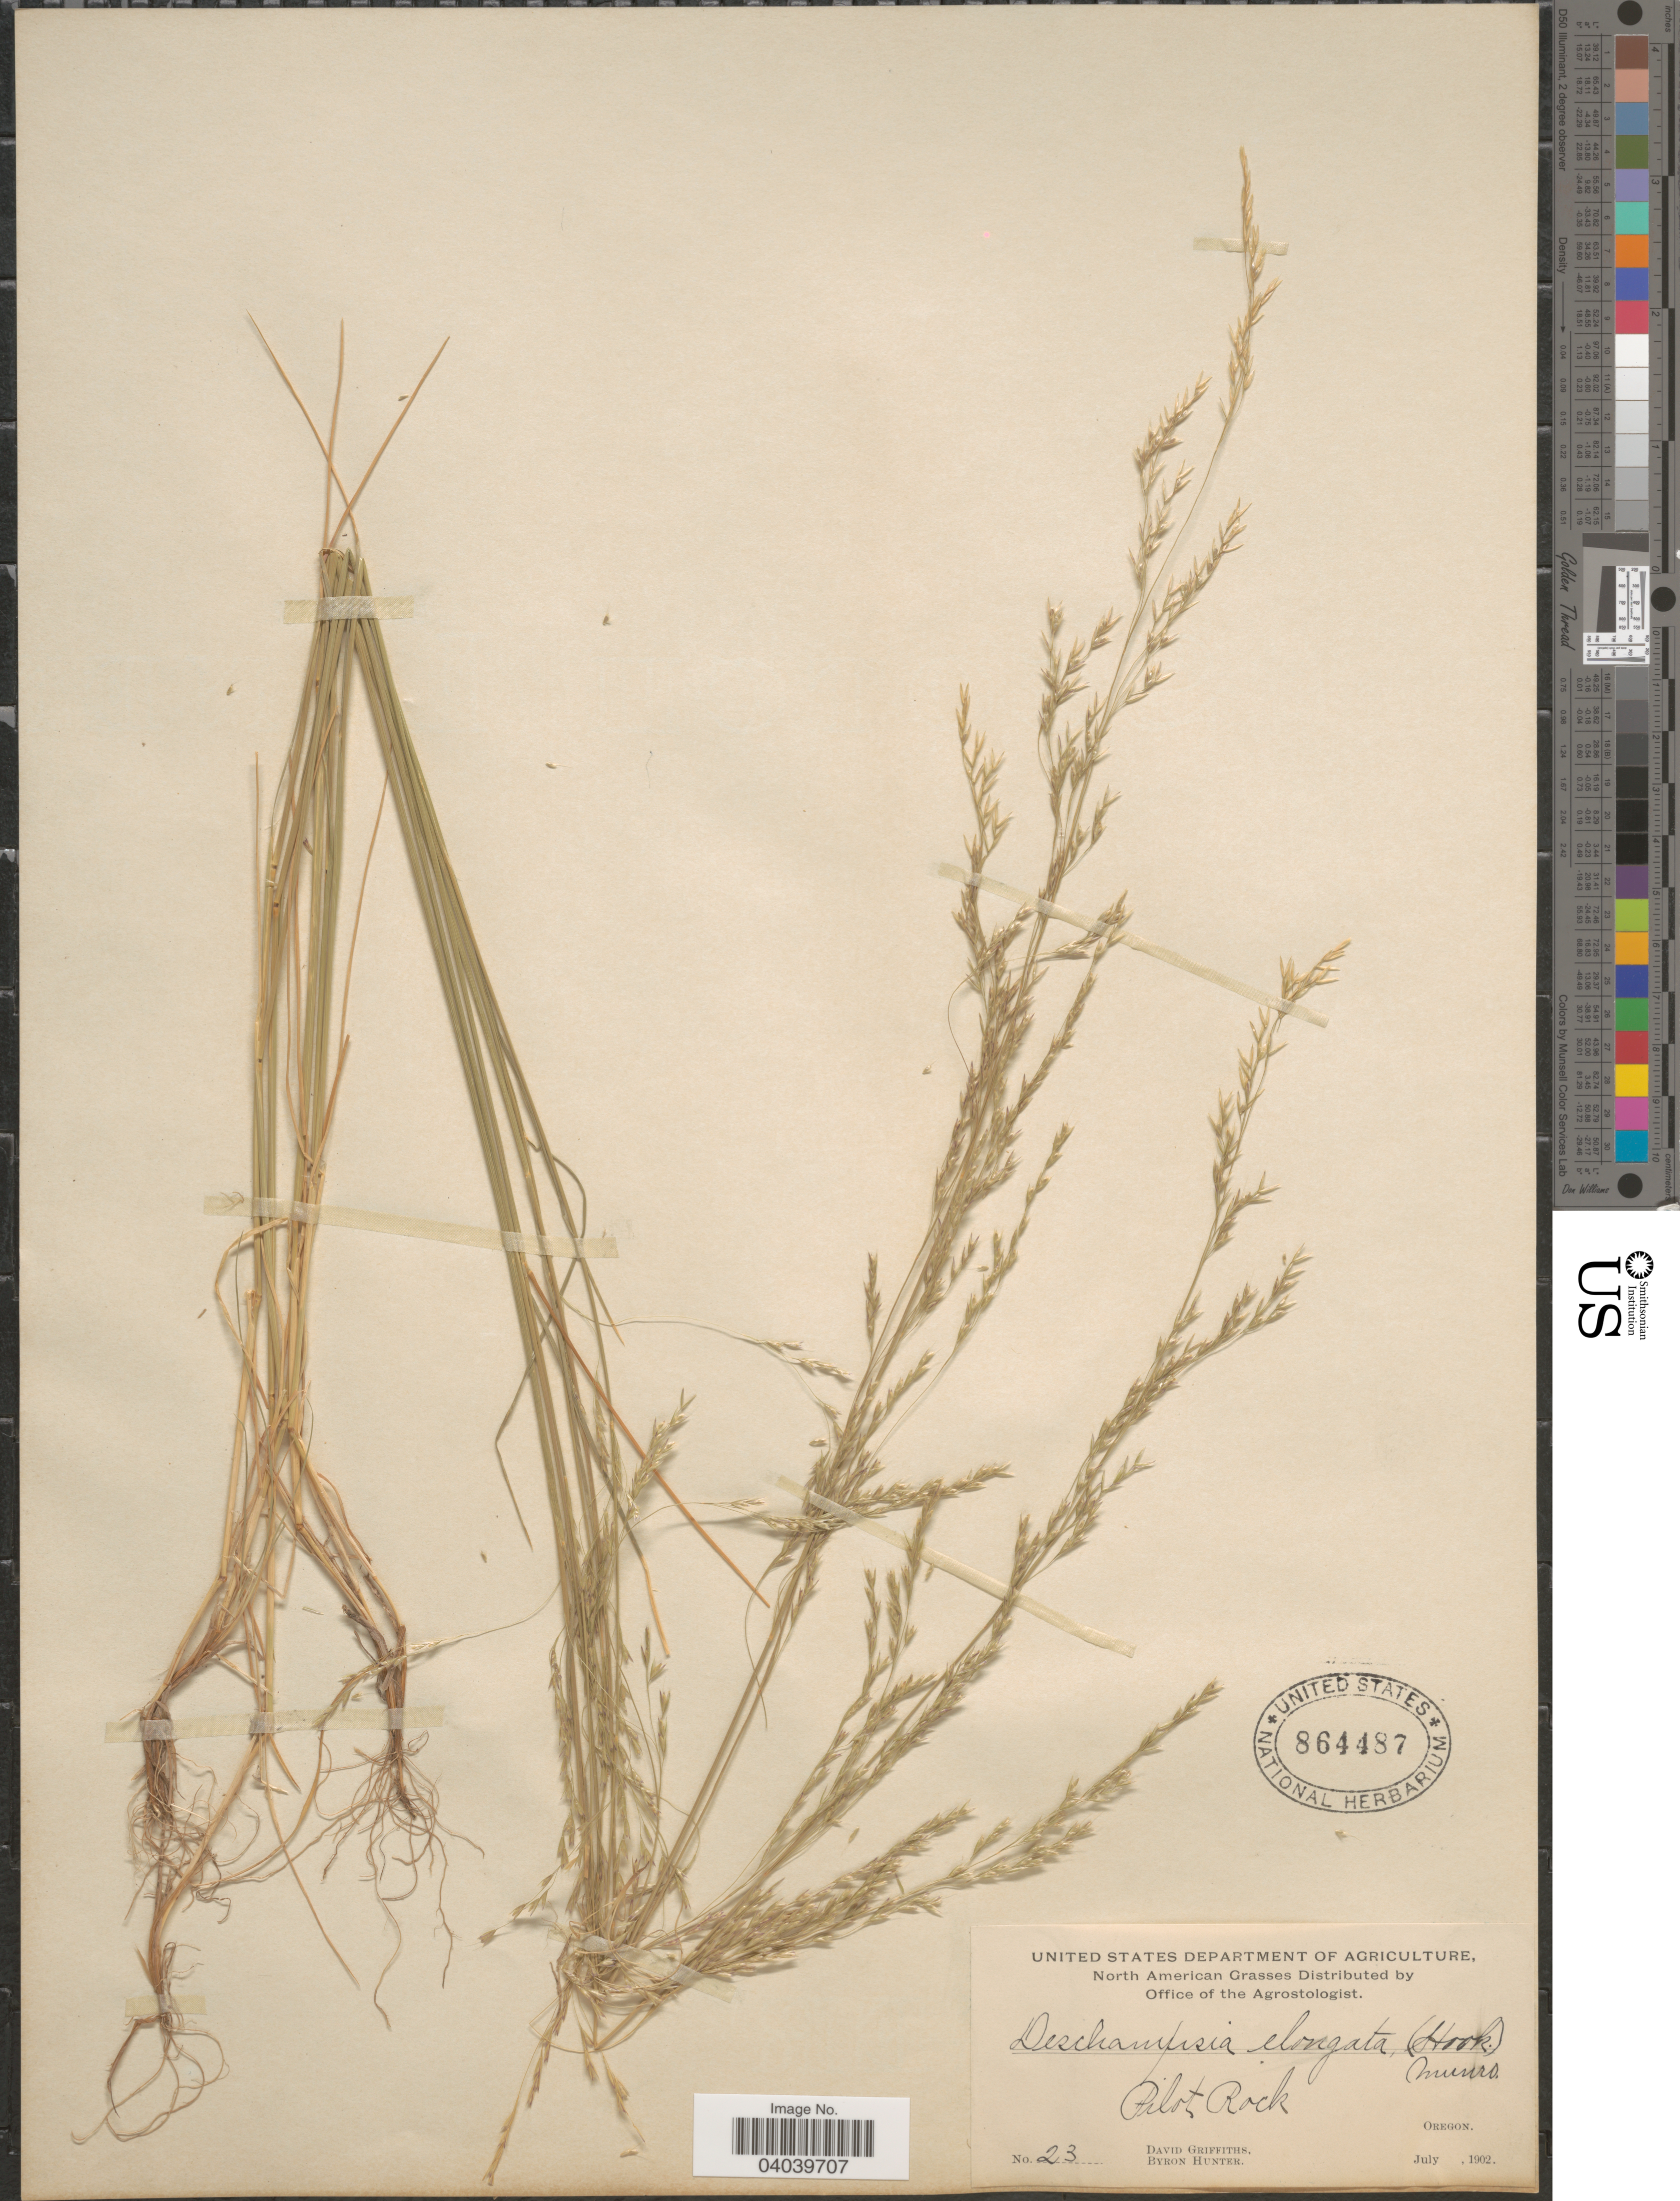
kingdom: Plantae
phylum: Tracheophyta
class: Liliopsida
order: Poales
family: Poaceae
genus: Deschampsia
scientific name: Deschampsia elongata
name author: (Hook.) Munro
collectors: D. Griffiths & B. Hunter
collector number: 23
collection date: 1902-07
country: United States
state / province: Oregon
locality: Pilot Rock.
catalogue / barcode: US 864487